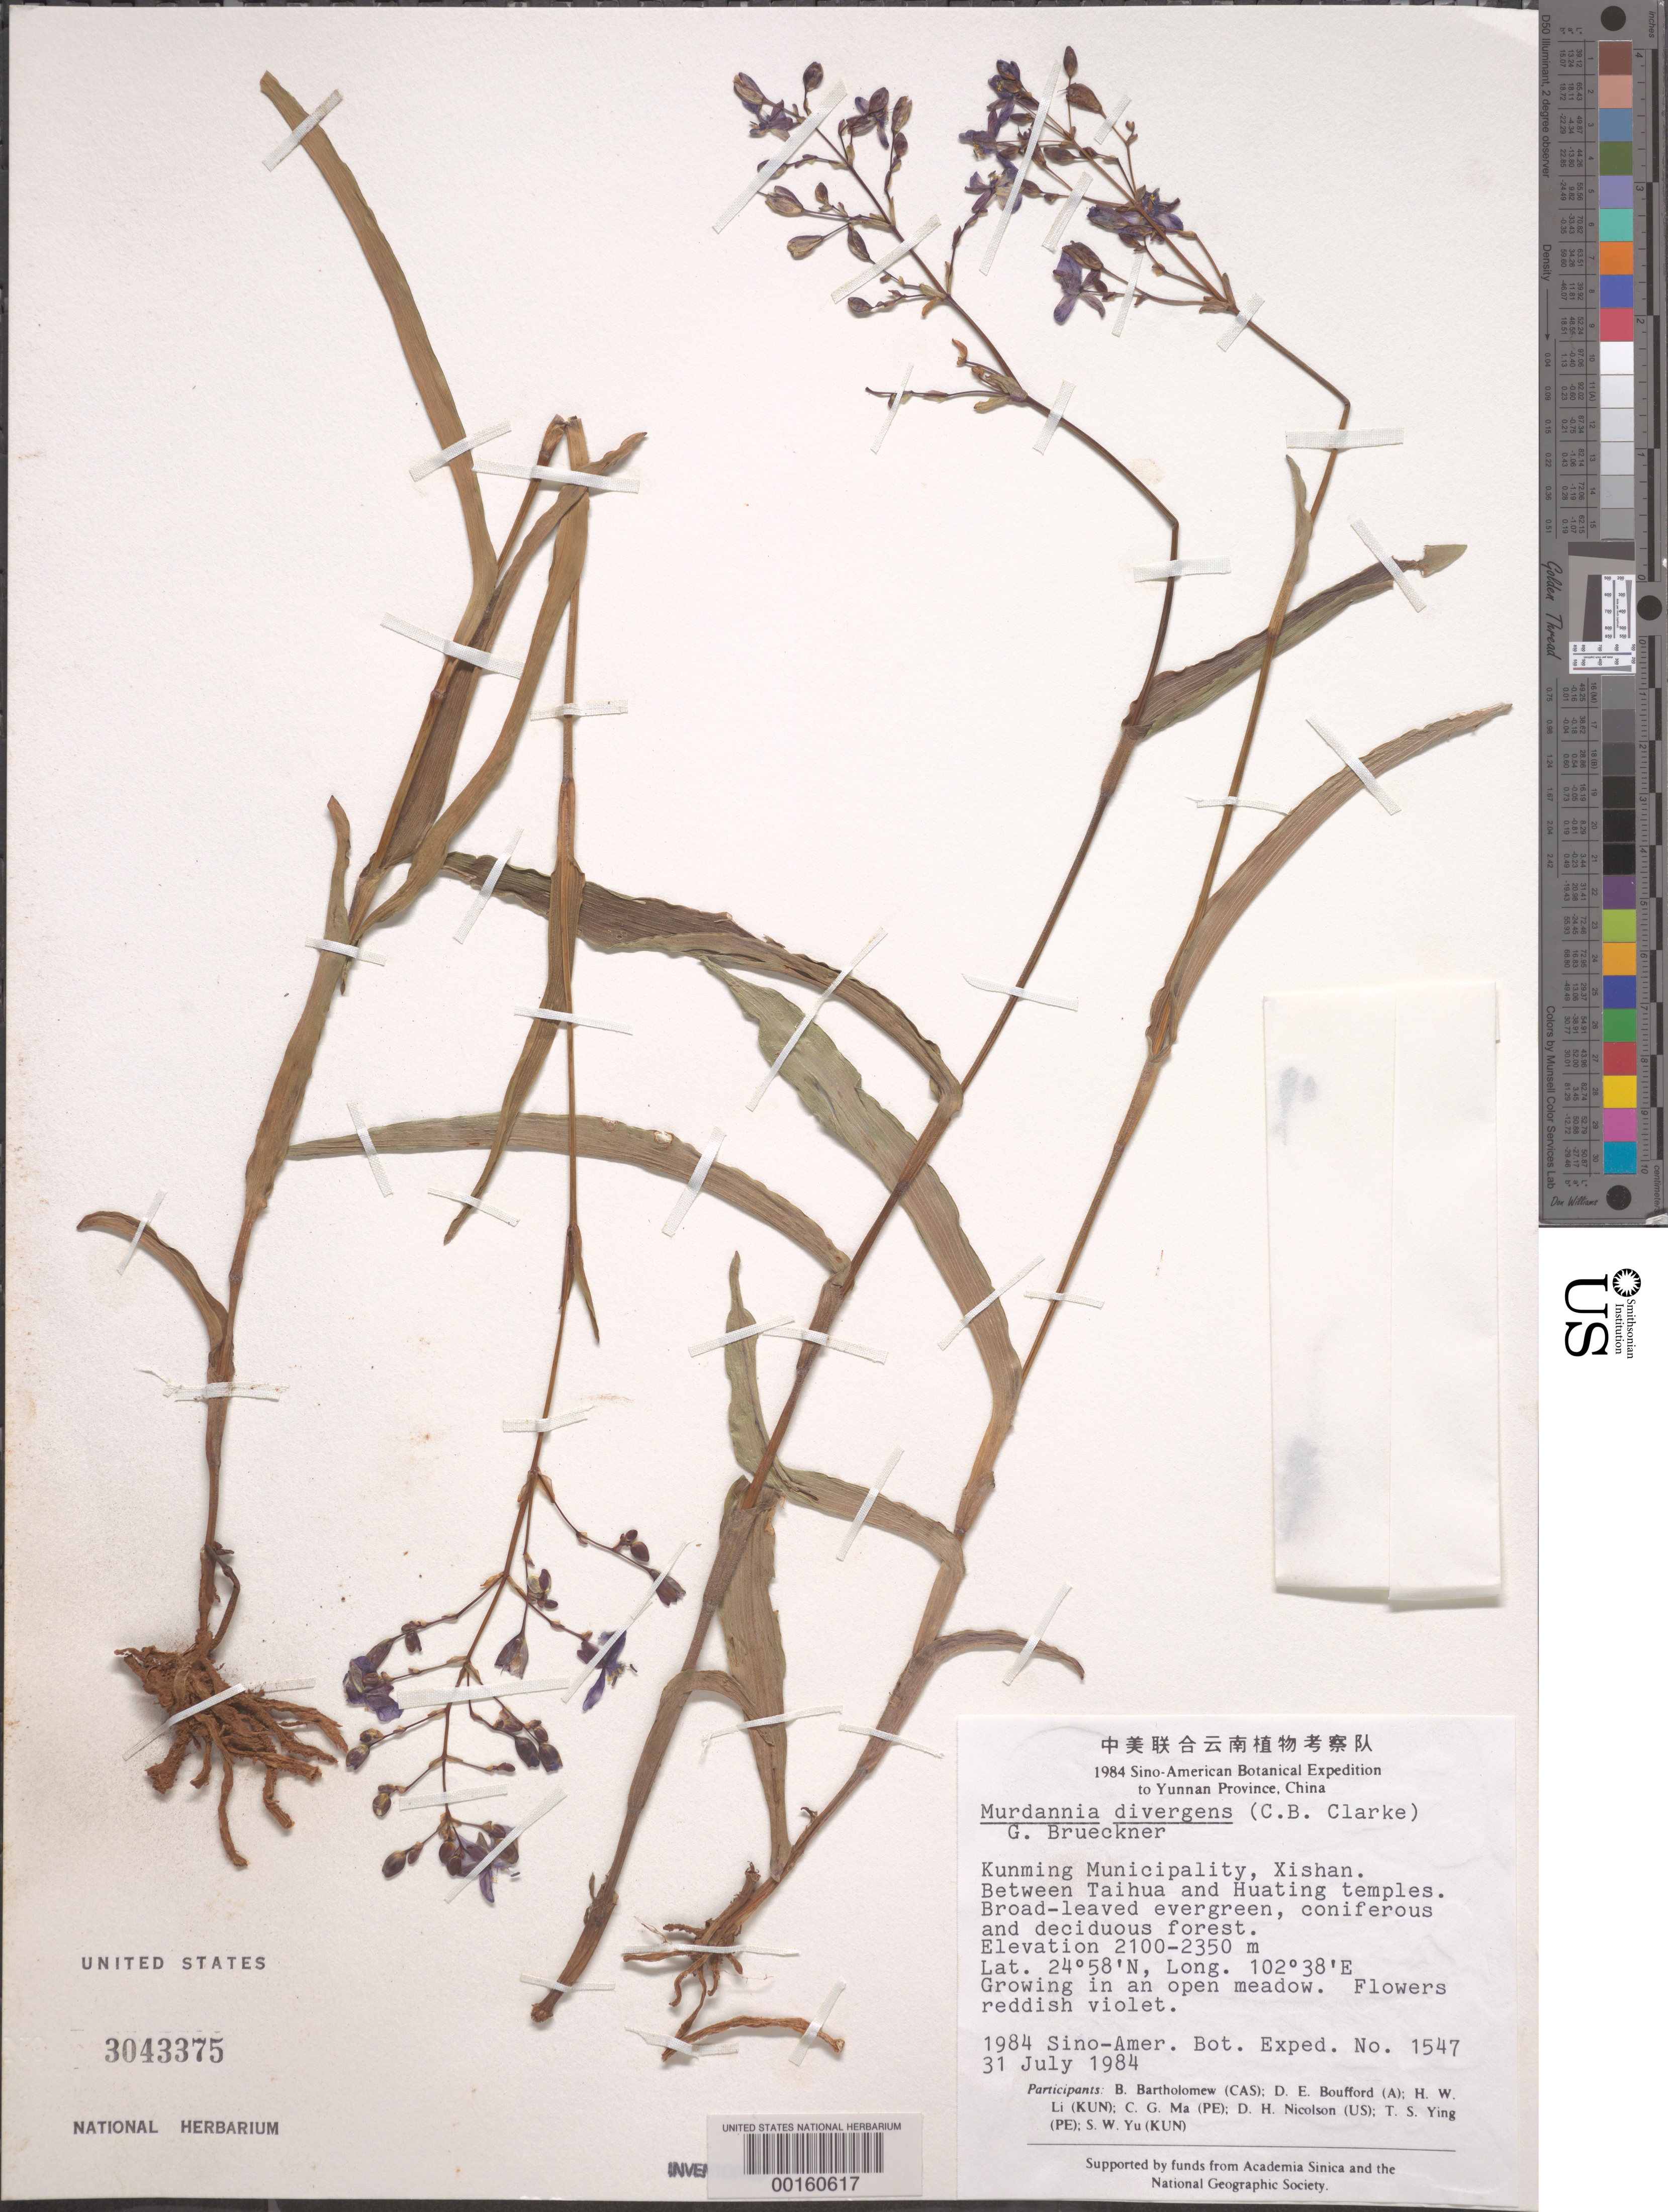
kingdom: Plantae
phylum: Tracheophyta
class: Liliopsida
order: Commelinales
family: Commelinaceae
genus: Murdannia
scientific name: Murdannia divergens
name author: (C.B. Clarke) G. Brückn.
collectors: Sino-Amer. Bot. Exped. 1984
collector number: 1547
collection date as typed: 31 Jul 1984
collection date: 1984-07-31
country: China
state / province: Yunnan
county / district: Kunming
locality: Xishan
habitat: Evergreen forest; open meadow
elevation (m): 2100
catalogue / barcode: US 3043375